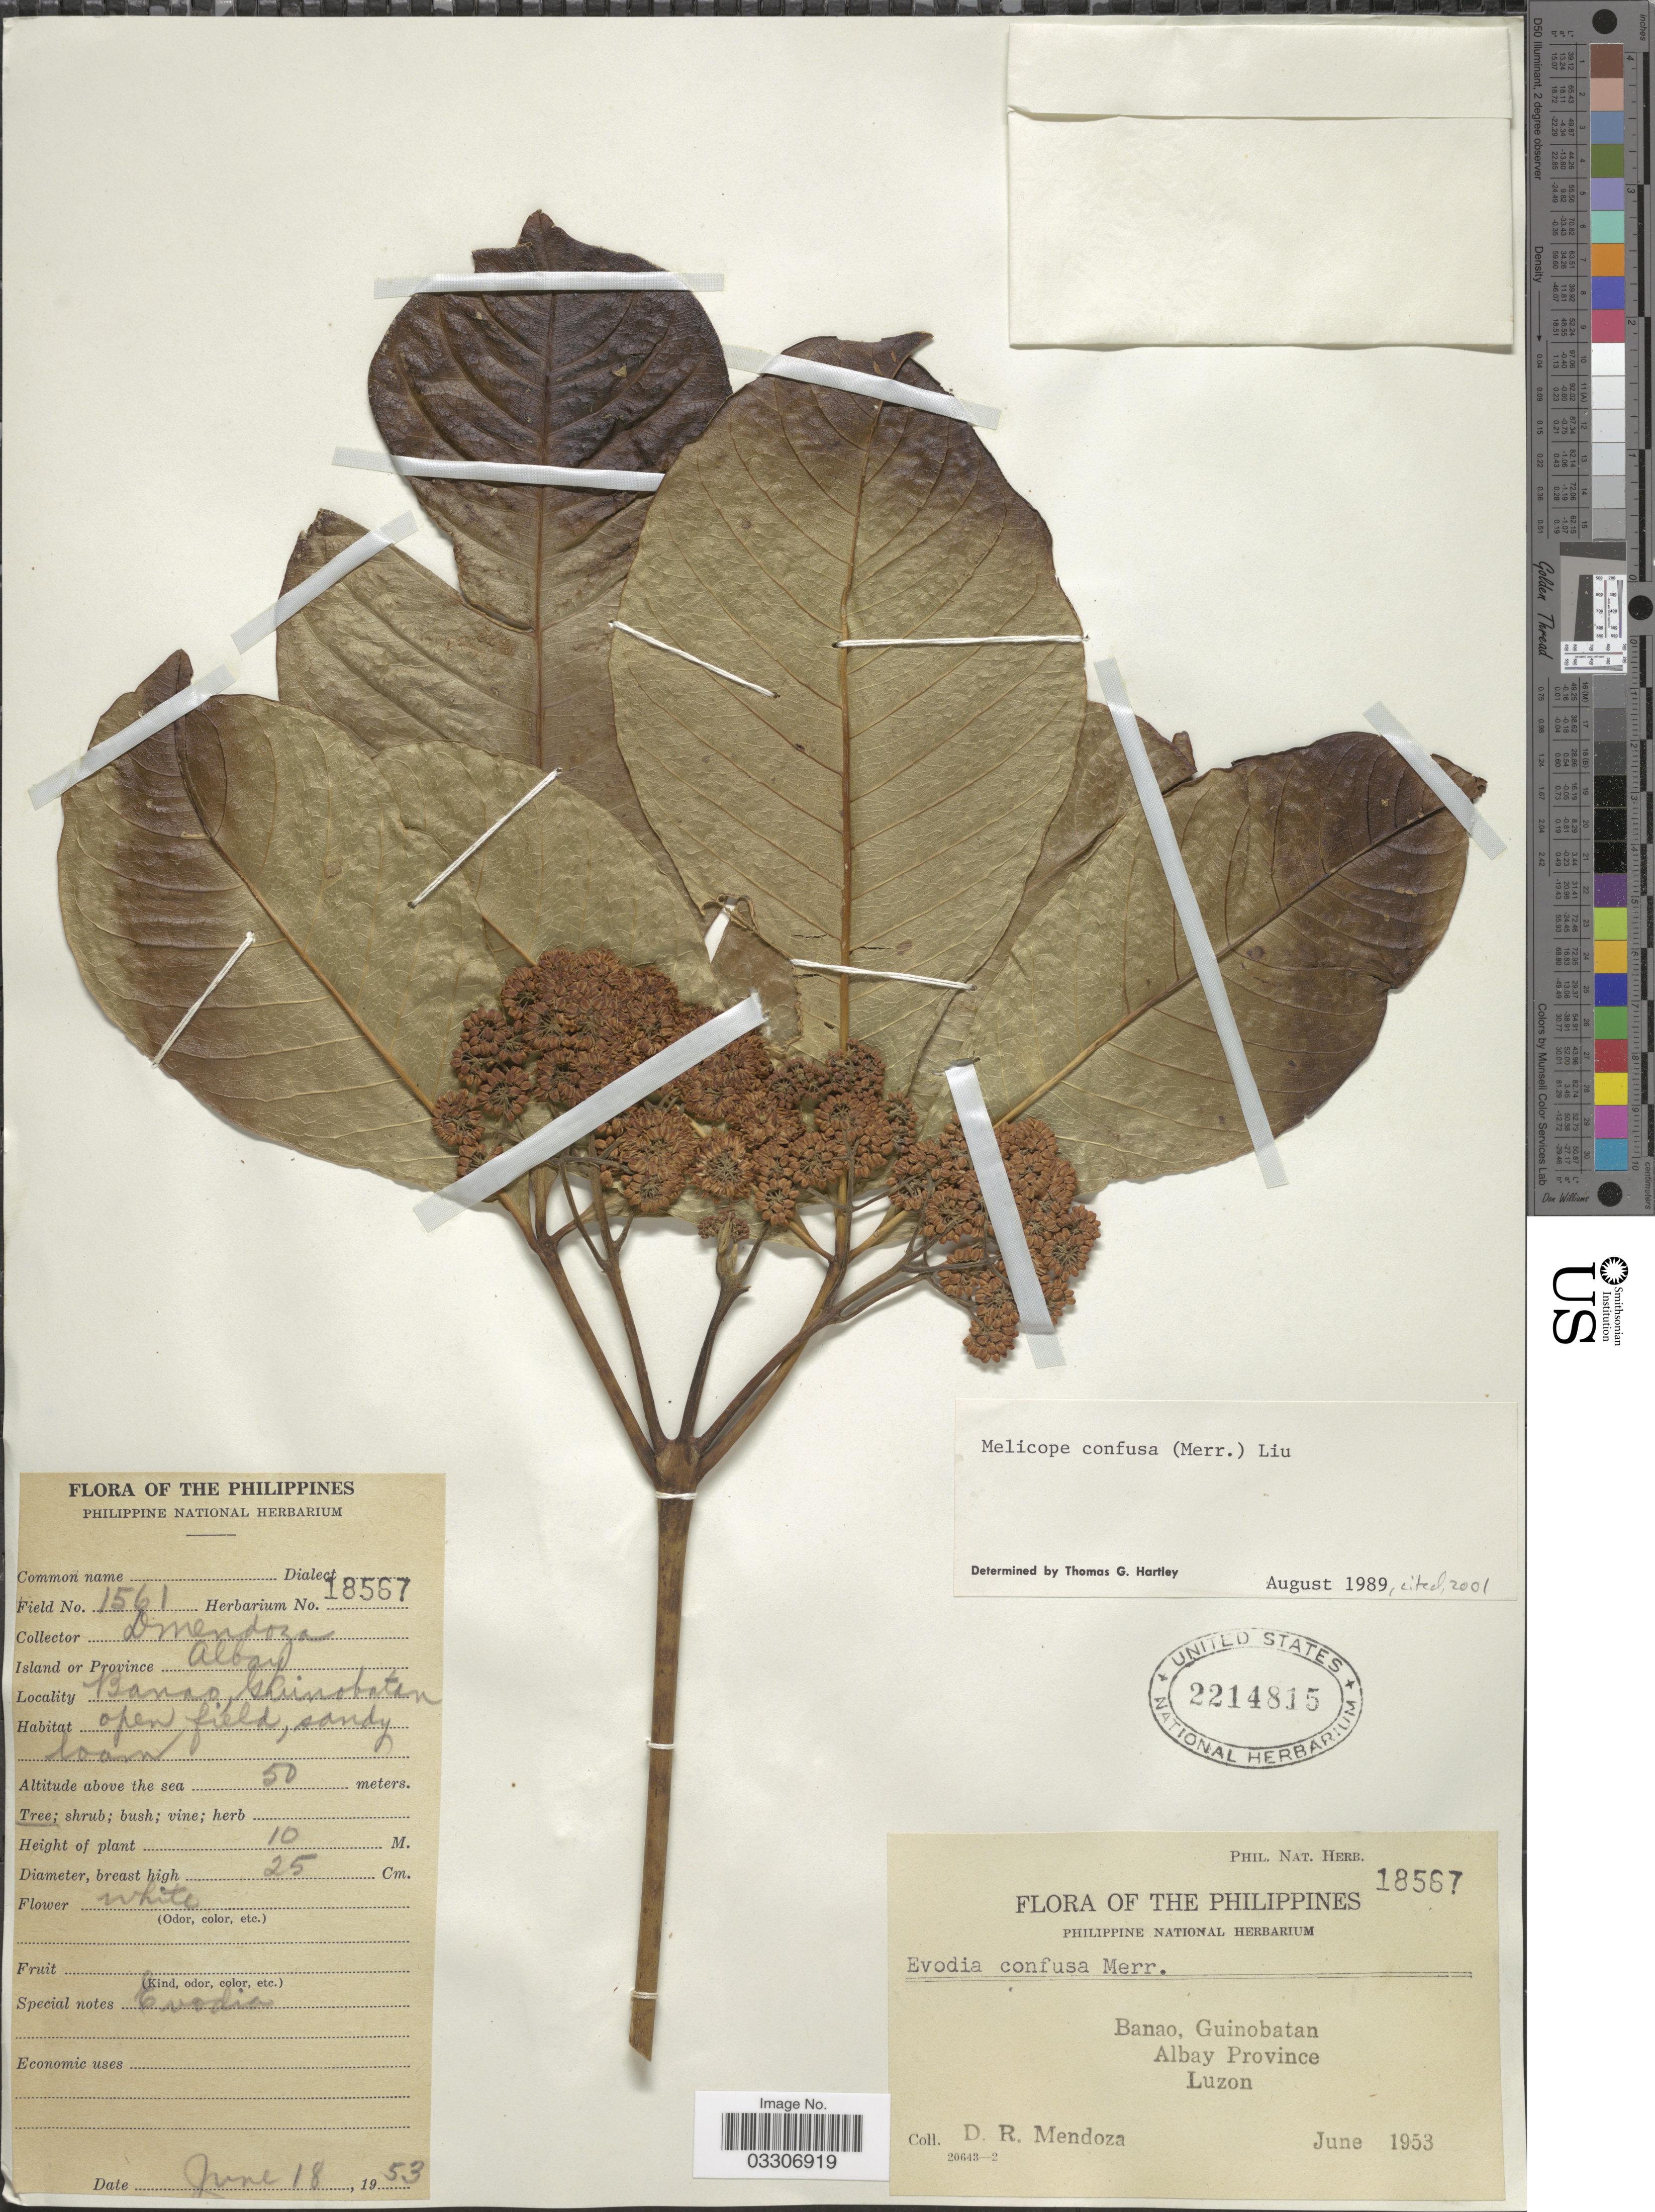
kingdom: Plantae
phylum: Tracheophyta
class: Magnoliopsida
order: Sapindales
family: Rutaceae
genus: Melicope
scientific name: Melicope confusa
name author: (Merr.) P.S. Liu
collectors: D. Mendoza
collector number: Phil. Nat. Herb. 18567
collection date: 1953-06-18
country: Philippines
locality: Banao, Guinobatan. Albay Province, Luzon.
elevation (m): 50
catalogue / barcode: US 2214815